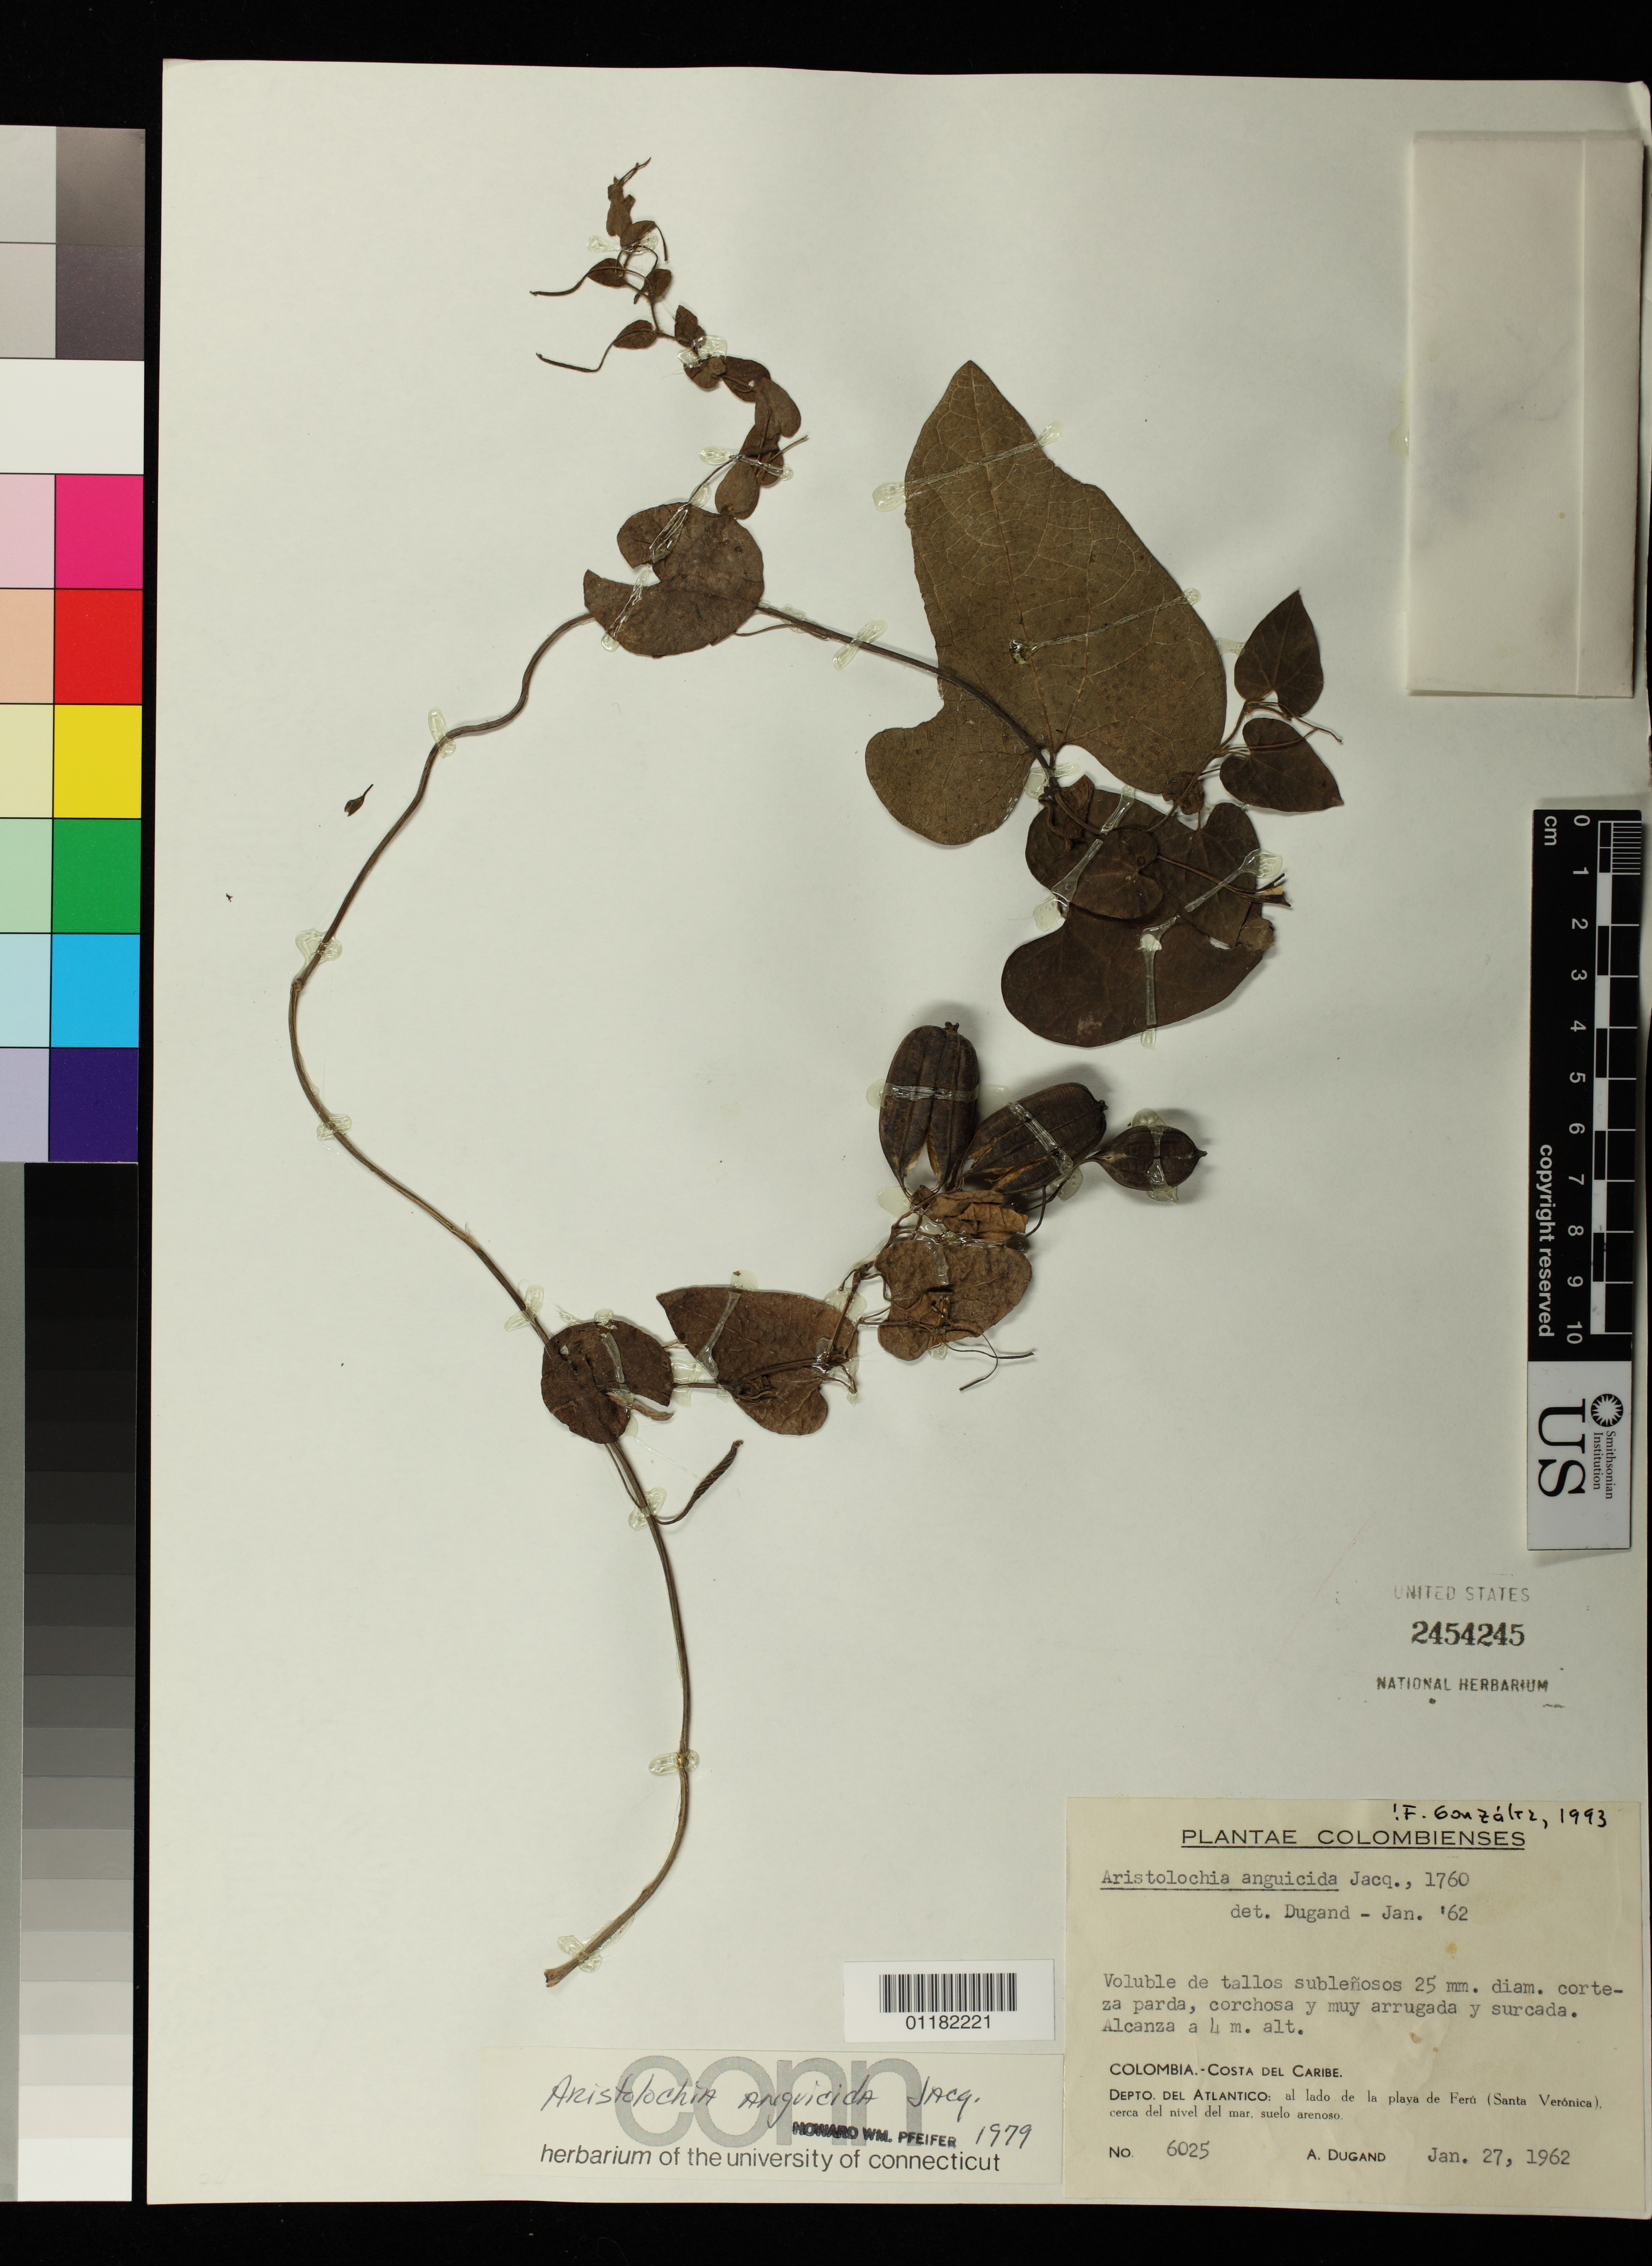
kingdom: Plantae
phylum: Tracheophyta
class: Magnoliopsida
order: Piperales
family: Aristolochiaceae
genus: Aristolochia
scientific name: Aristolochia anguicida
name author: Jacq.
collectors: A. Dugand G.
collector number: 6025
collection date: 1962-01-27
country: Colombia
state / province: Atlántico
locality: Costa del Caribe. Depto. del Atlantico al lado de la playa de Fero (Santa Veronica) cerca del nivel del mar. suelo arenoso.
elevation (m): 4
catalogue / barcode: US 2454245